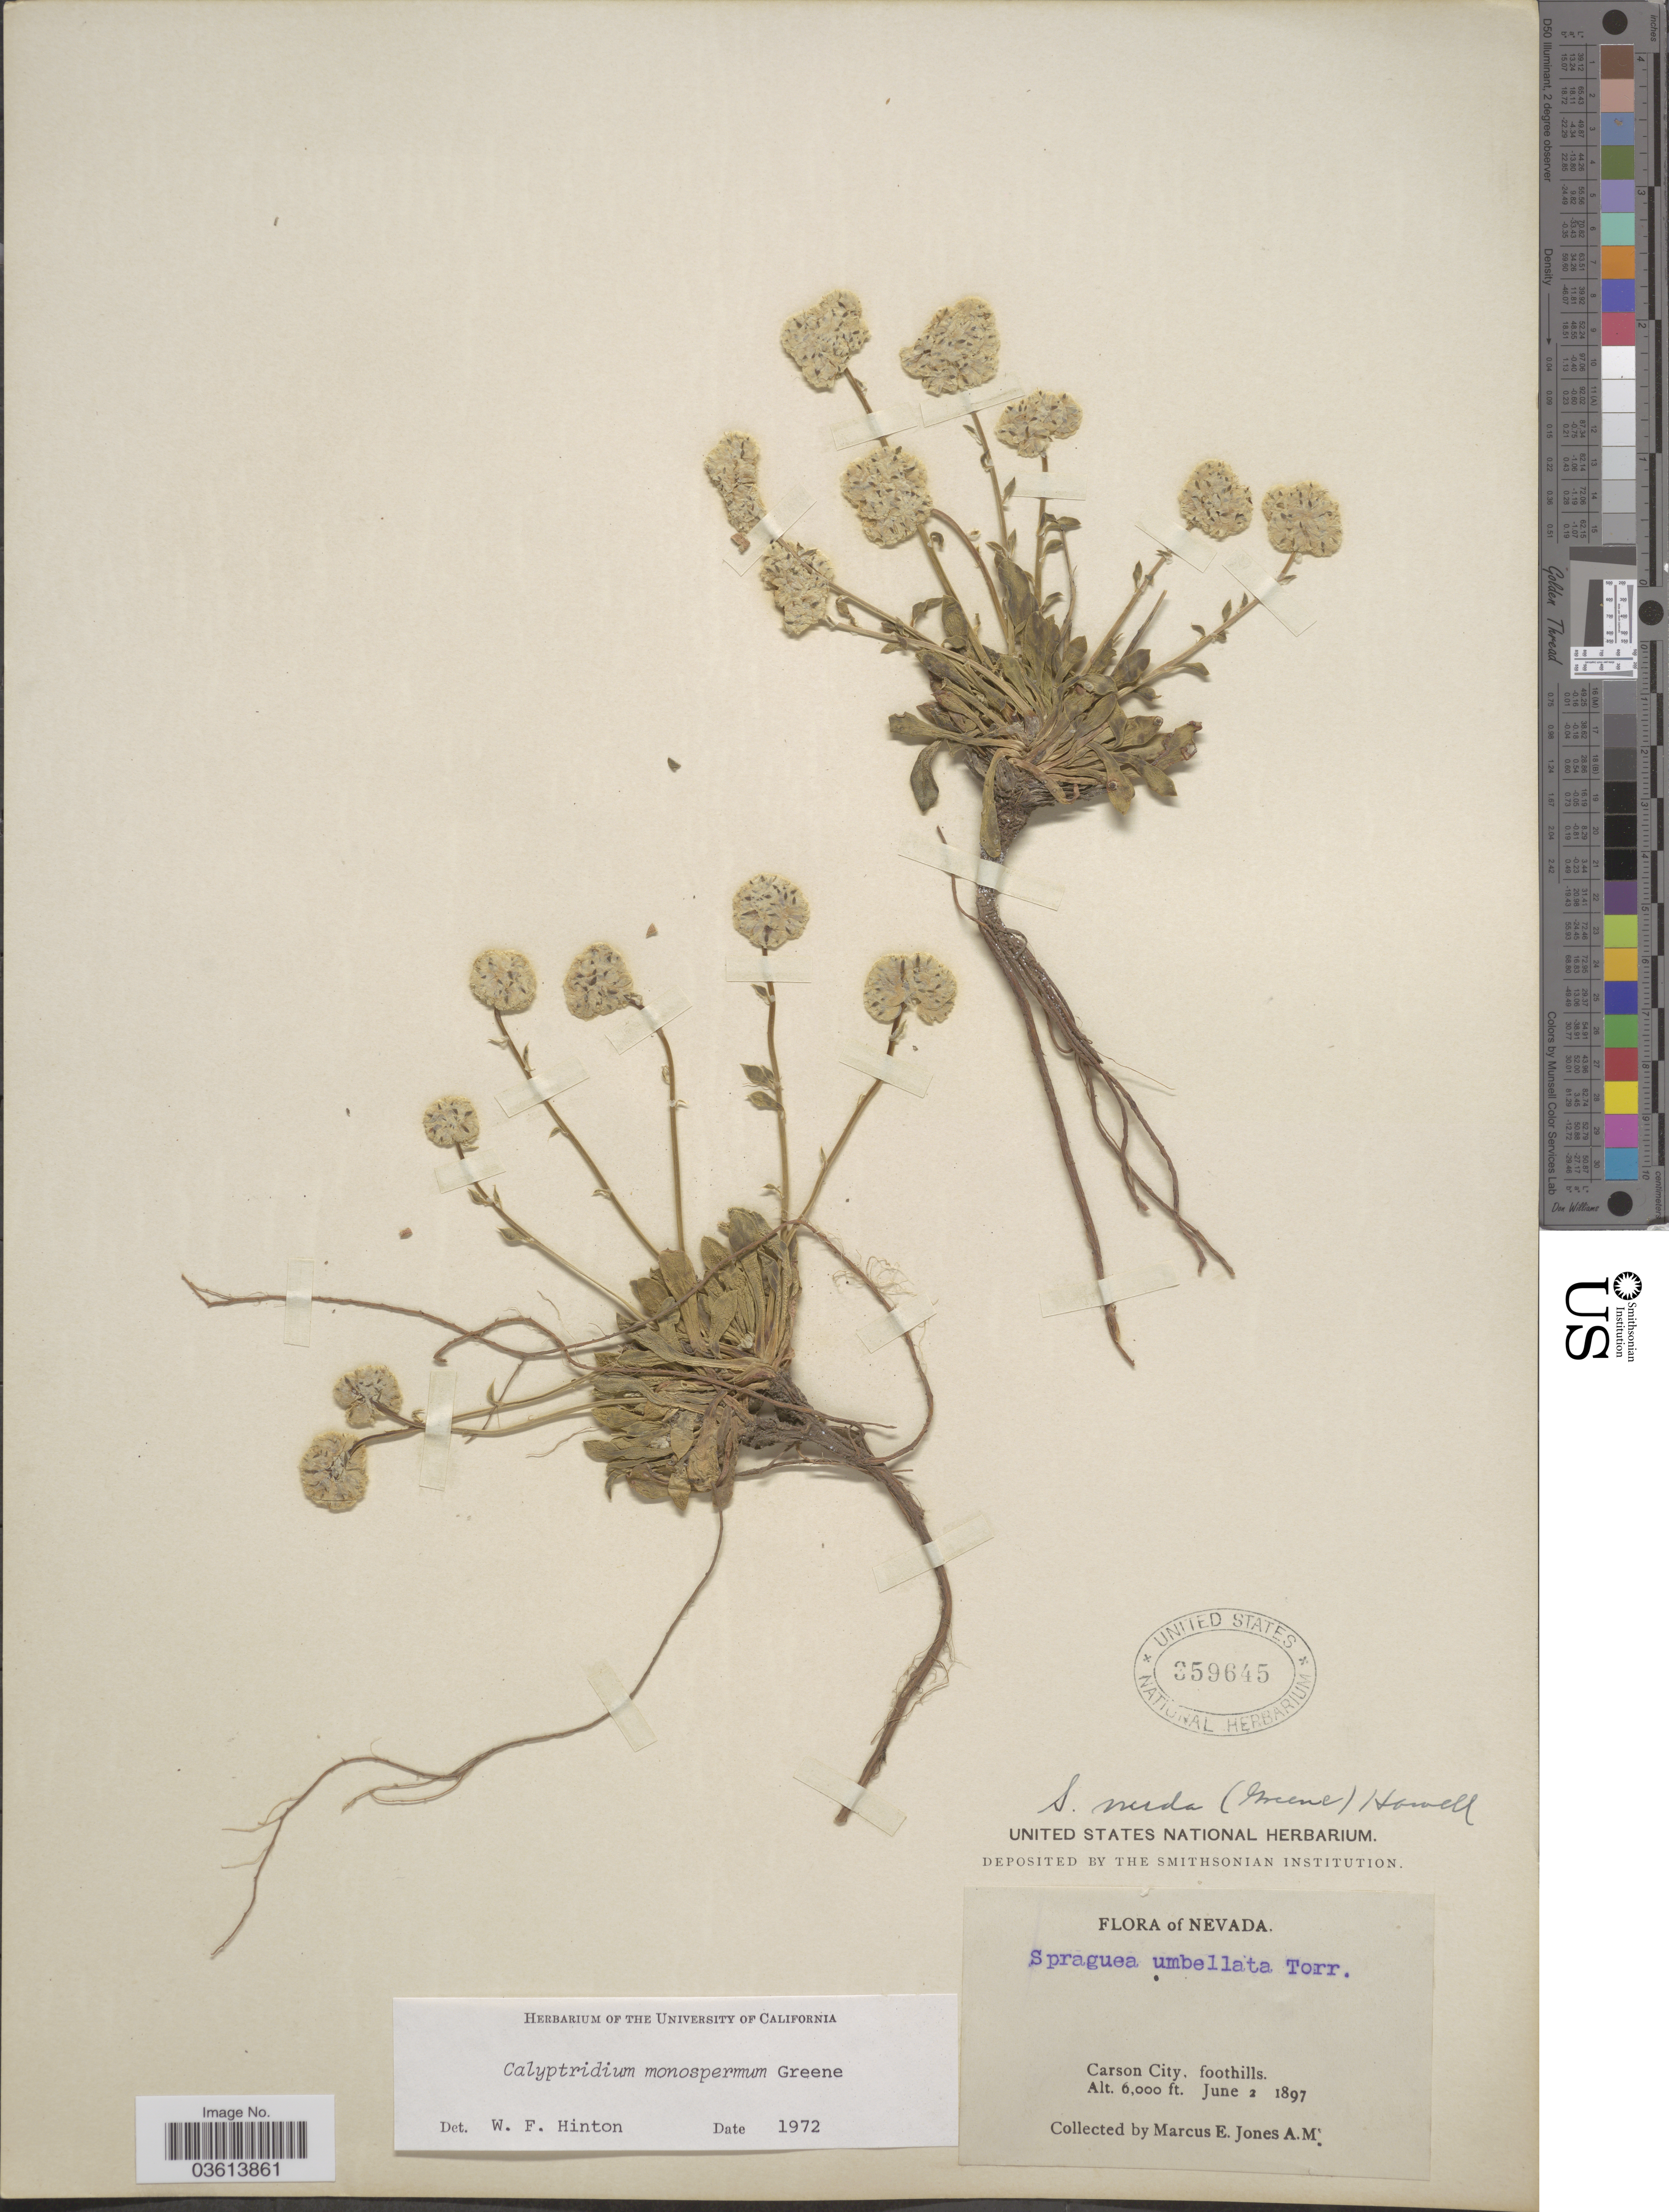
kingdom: Plantae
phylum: Tracheophyta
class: Magnoliopsida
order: Caryophyllales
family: Montiaceae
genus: Calyptridium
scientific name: Calyptridium monospermum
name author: Greene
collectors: M. E. Jones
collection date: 1897-06-02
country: United States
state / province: Nevada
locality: Carson City, foothills.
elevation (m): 1829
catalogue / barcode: US 359645